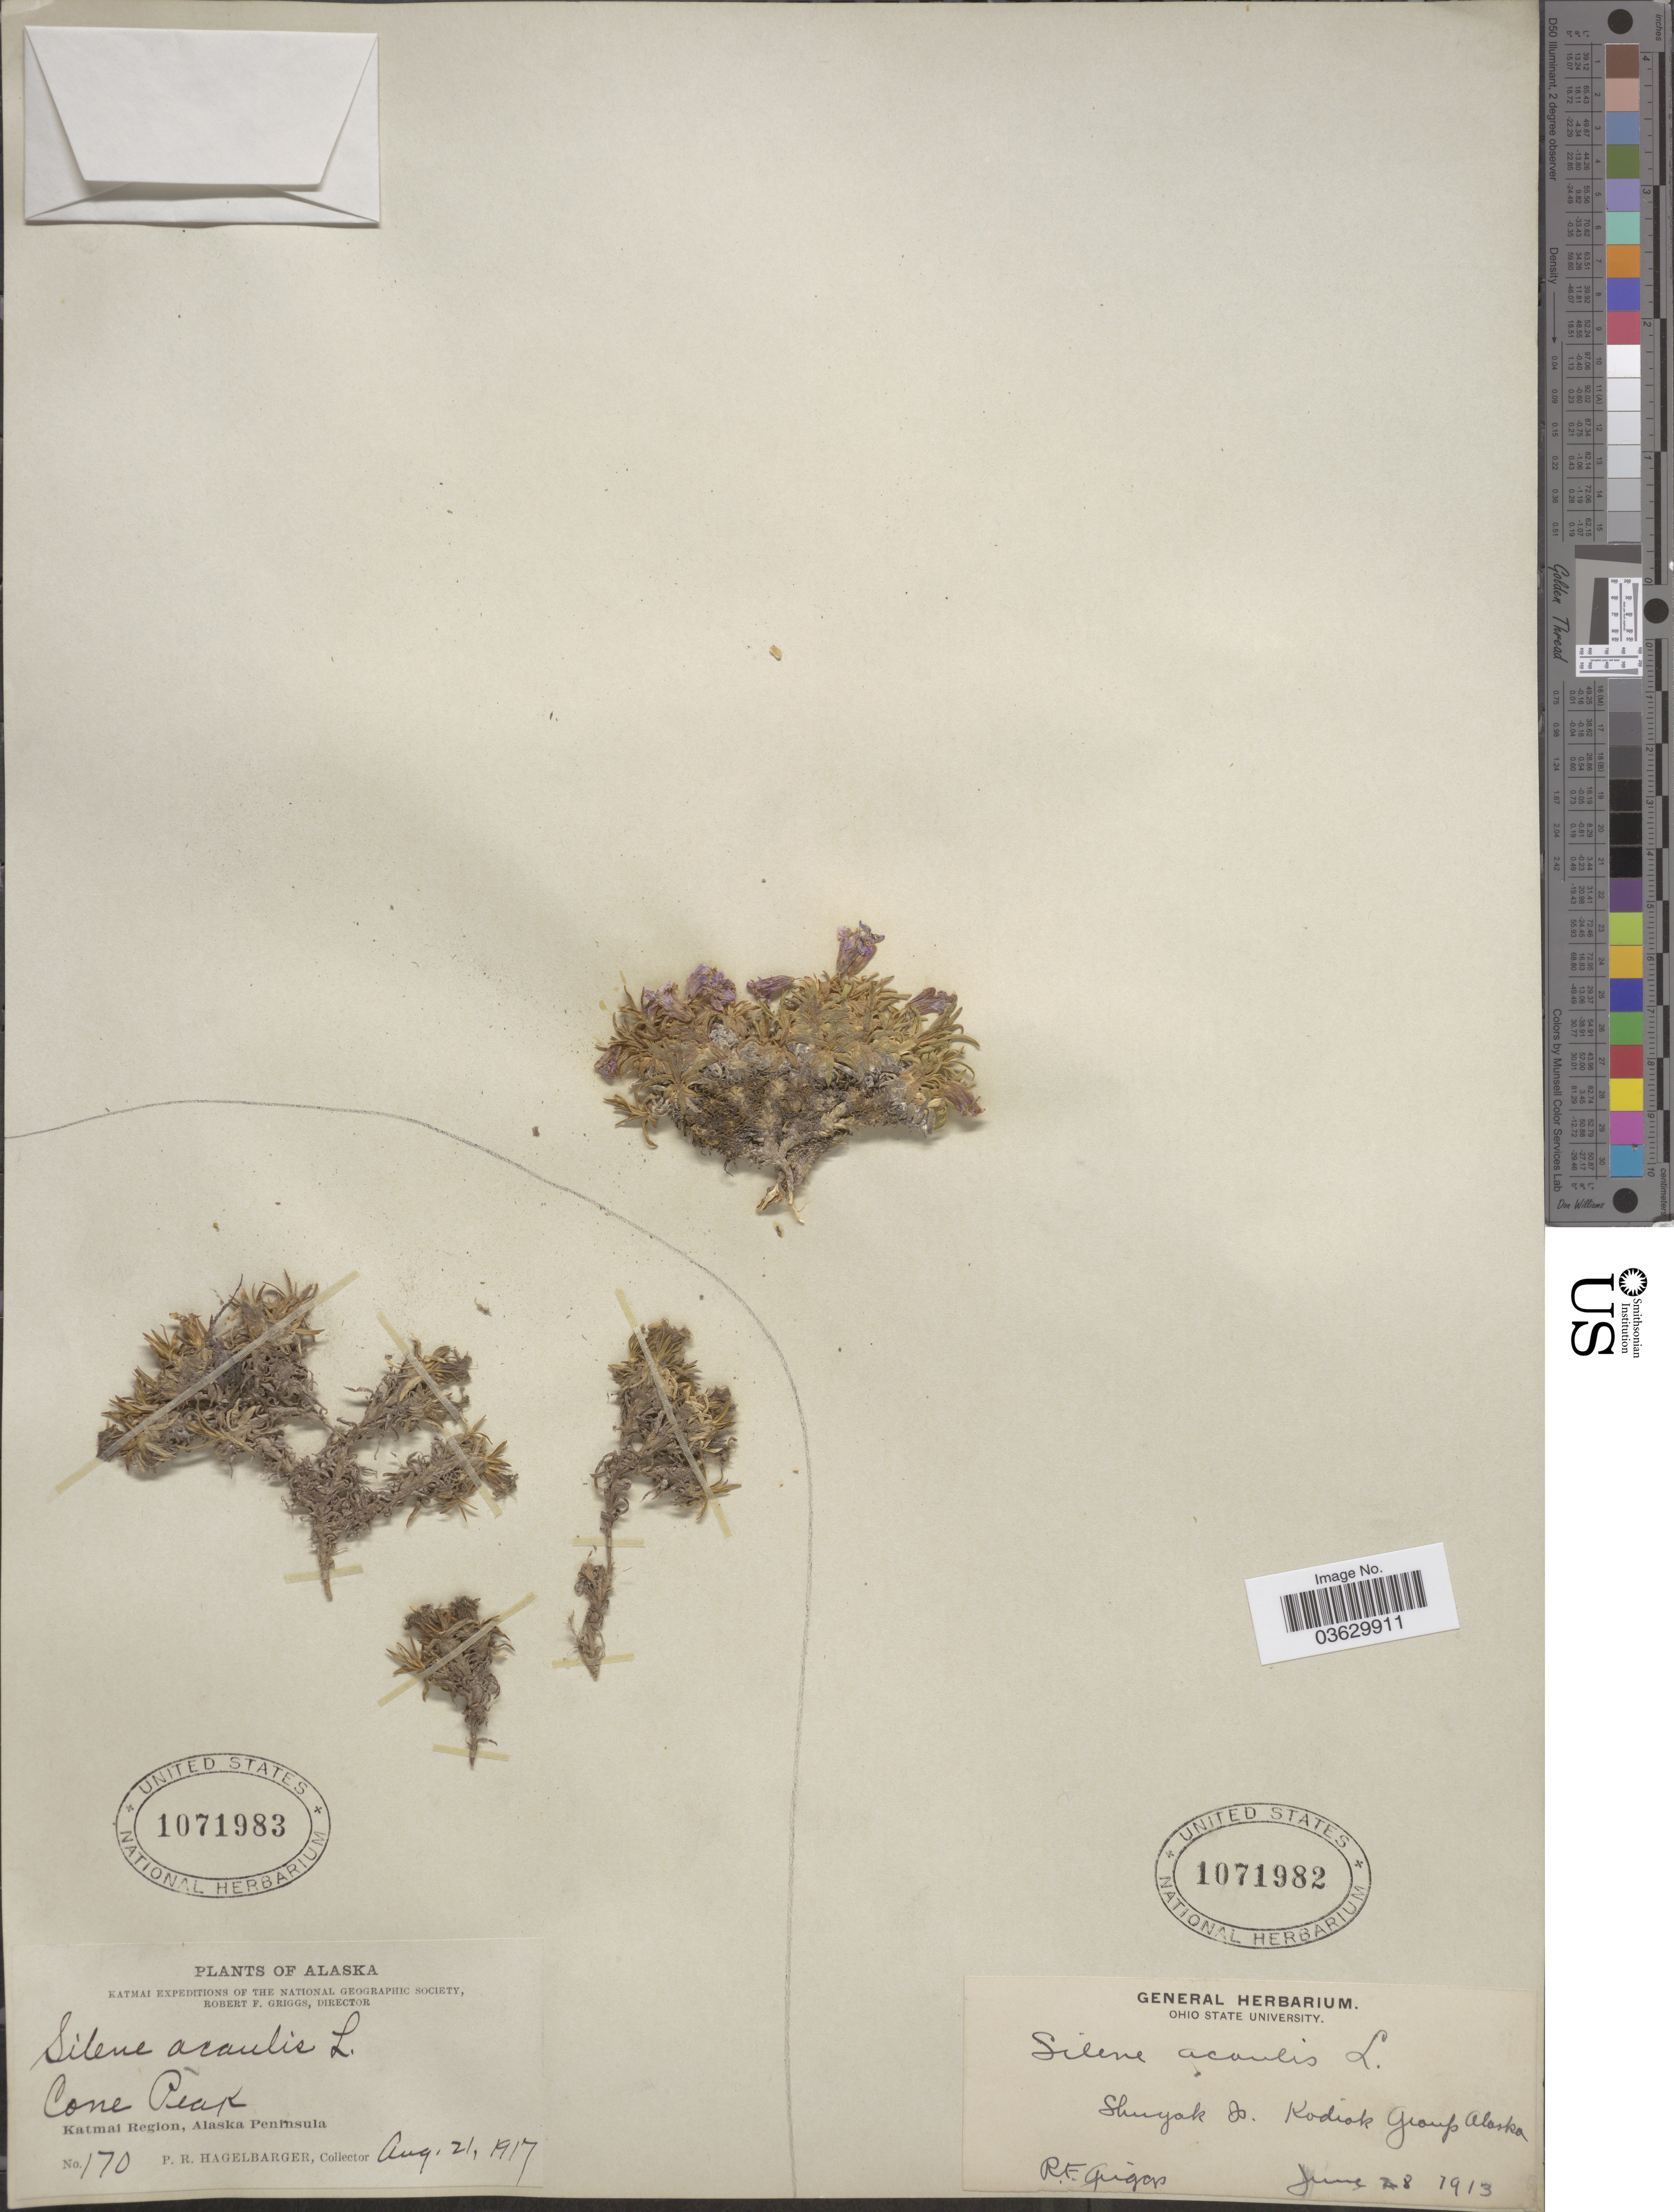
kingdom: Plantae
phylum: Tracheophyta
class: Magnoliopsida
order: Caryophyllales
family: Caryophyllaceae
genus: Silene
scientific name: Silene acaulis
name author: (L.) Jacq.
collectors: R. F. Griggs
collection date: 1913-06-28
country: United States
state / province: Alaska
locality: Shuyak Is. Kodiak Group Alaska.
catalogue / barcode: US 1071982-2